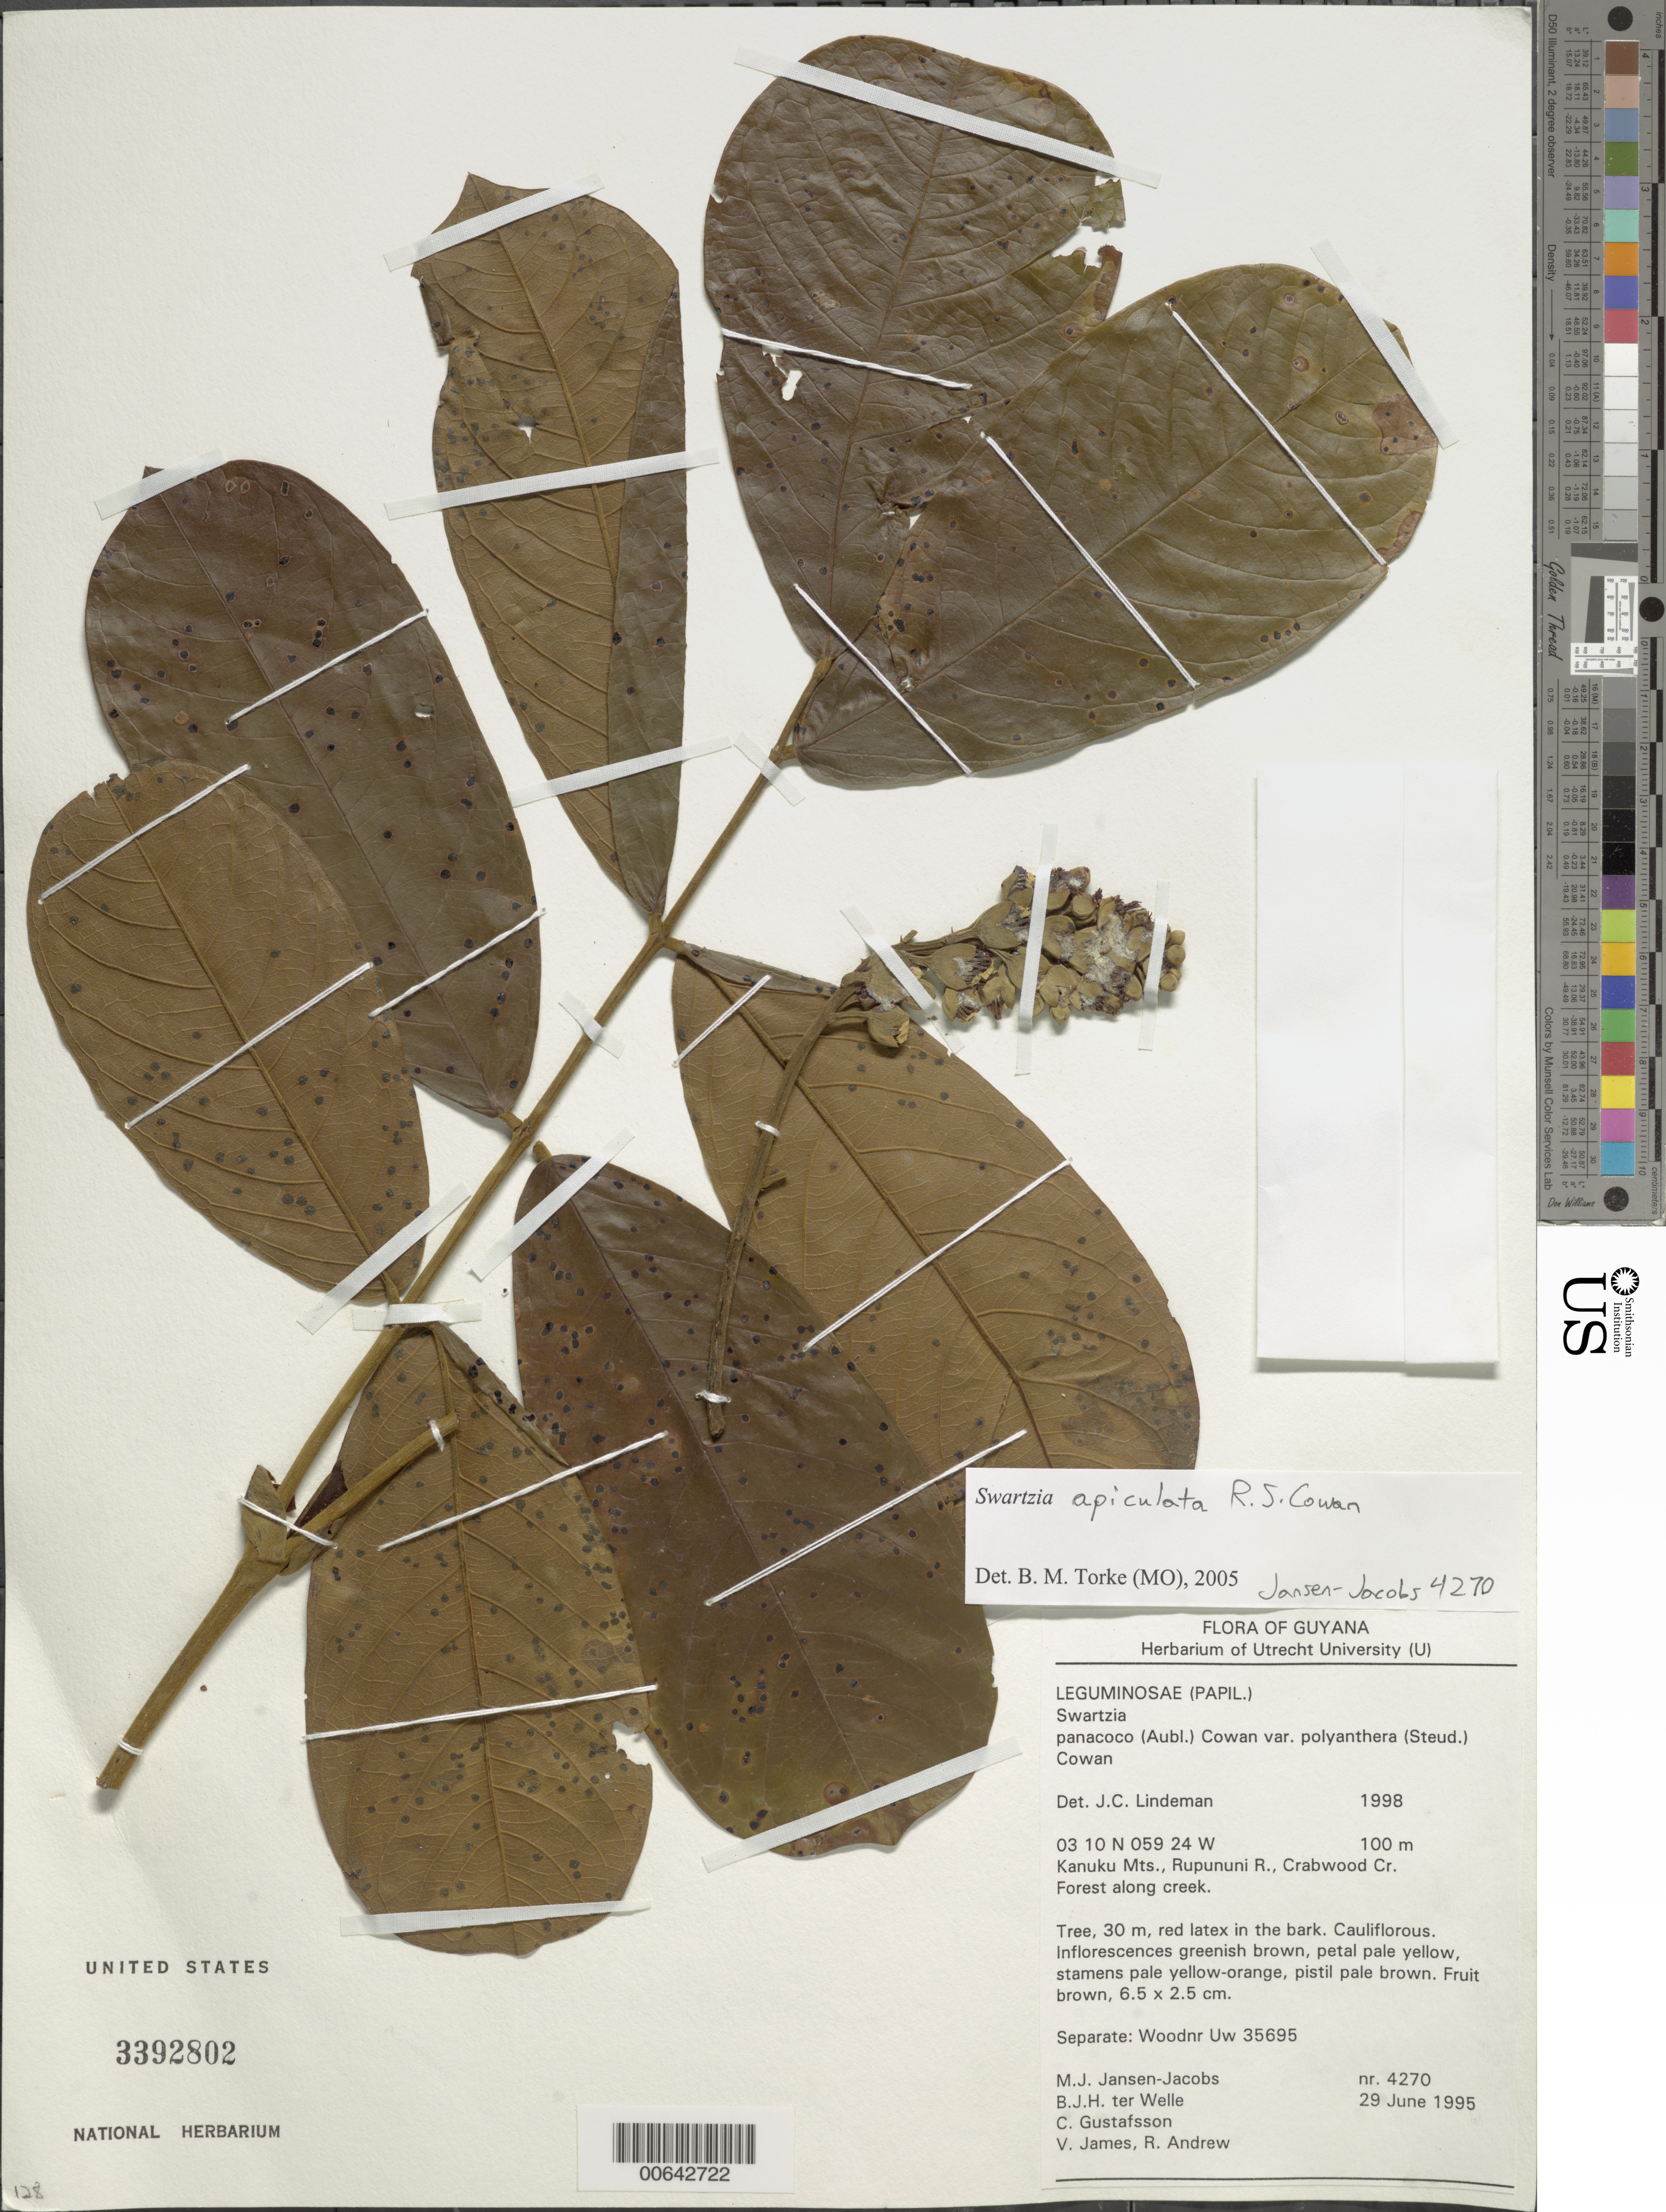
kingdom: Plantae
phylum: Tracheophyta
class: Magnoliopsida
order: Fabales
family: Fabaceae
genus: Swartzia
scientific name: Swartzia apiculata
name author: R.S. Cowan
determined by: Torke, B. M., (MO)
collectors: M. J. Jansen-Jacobs, B. Welle, C. G. Gustafsson, V. James & R. Andrew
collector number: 4270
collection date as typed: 29-Jun-95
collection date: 1995-06-29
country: Guyana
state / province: U. Takutu-U. Essequibo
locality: Crabwood Creek, Rupununi River, Kanuku Mts.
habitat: Forest along creek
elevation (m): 100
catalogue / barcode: US 3392802